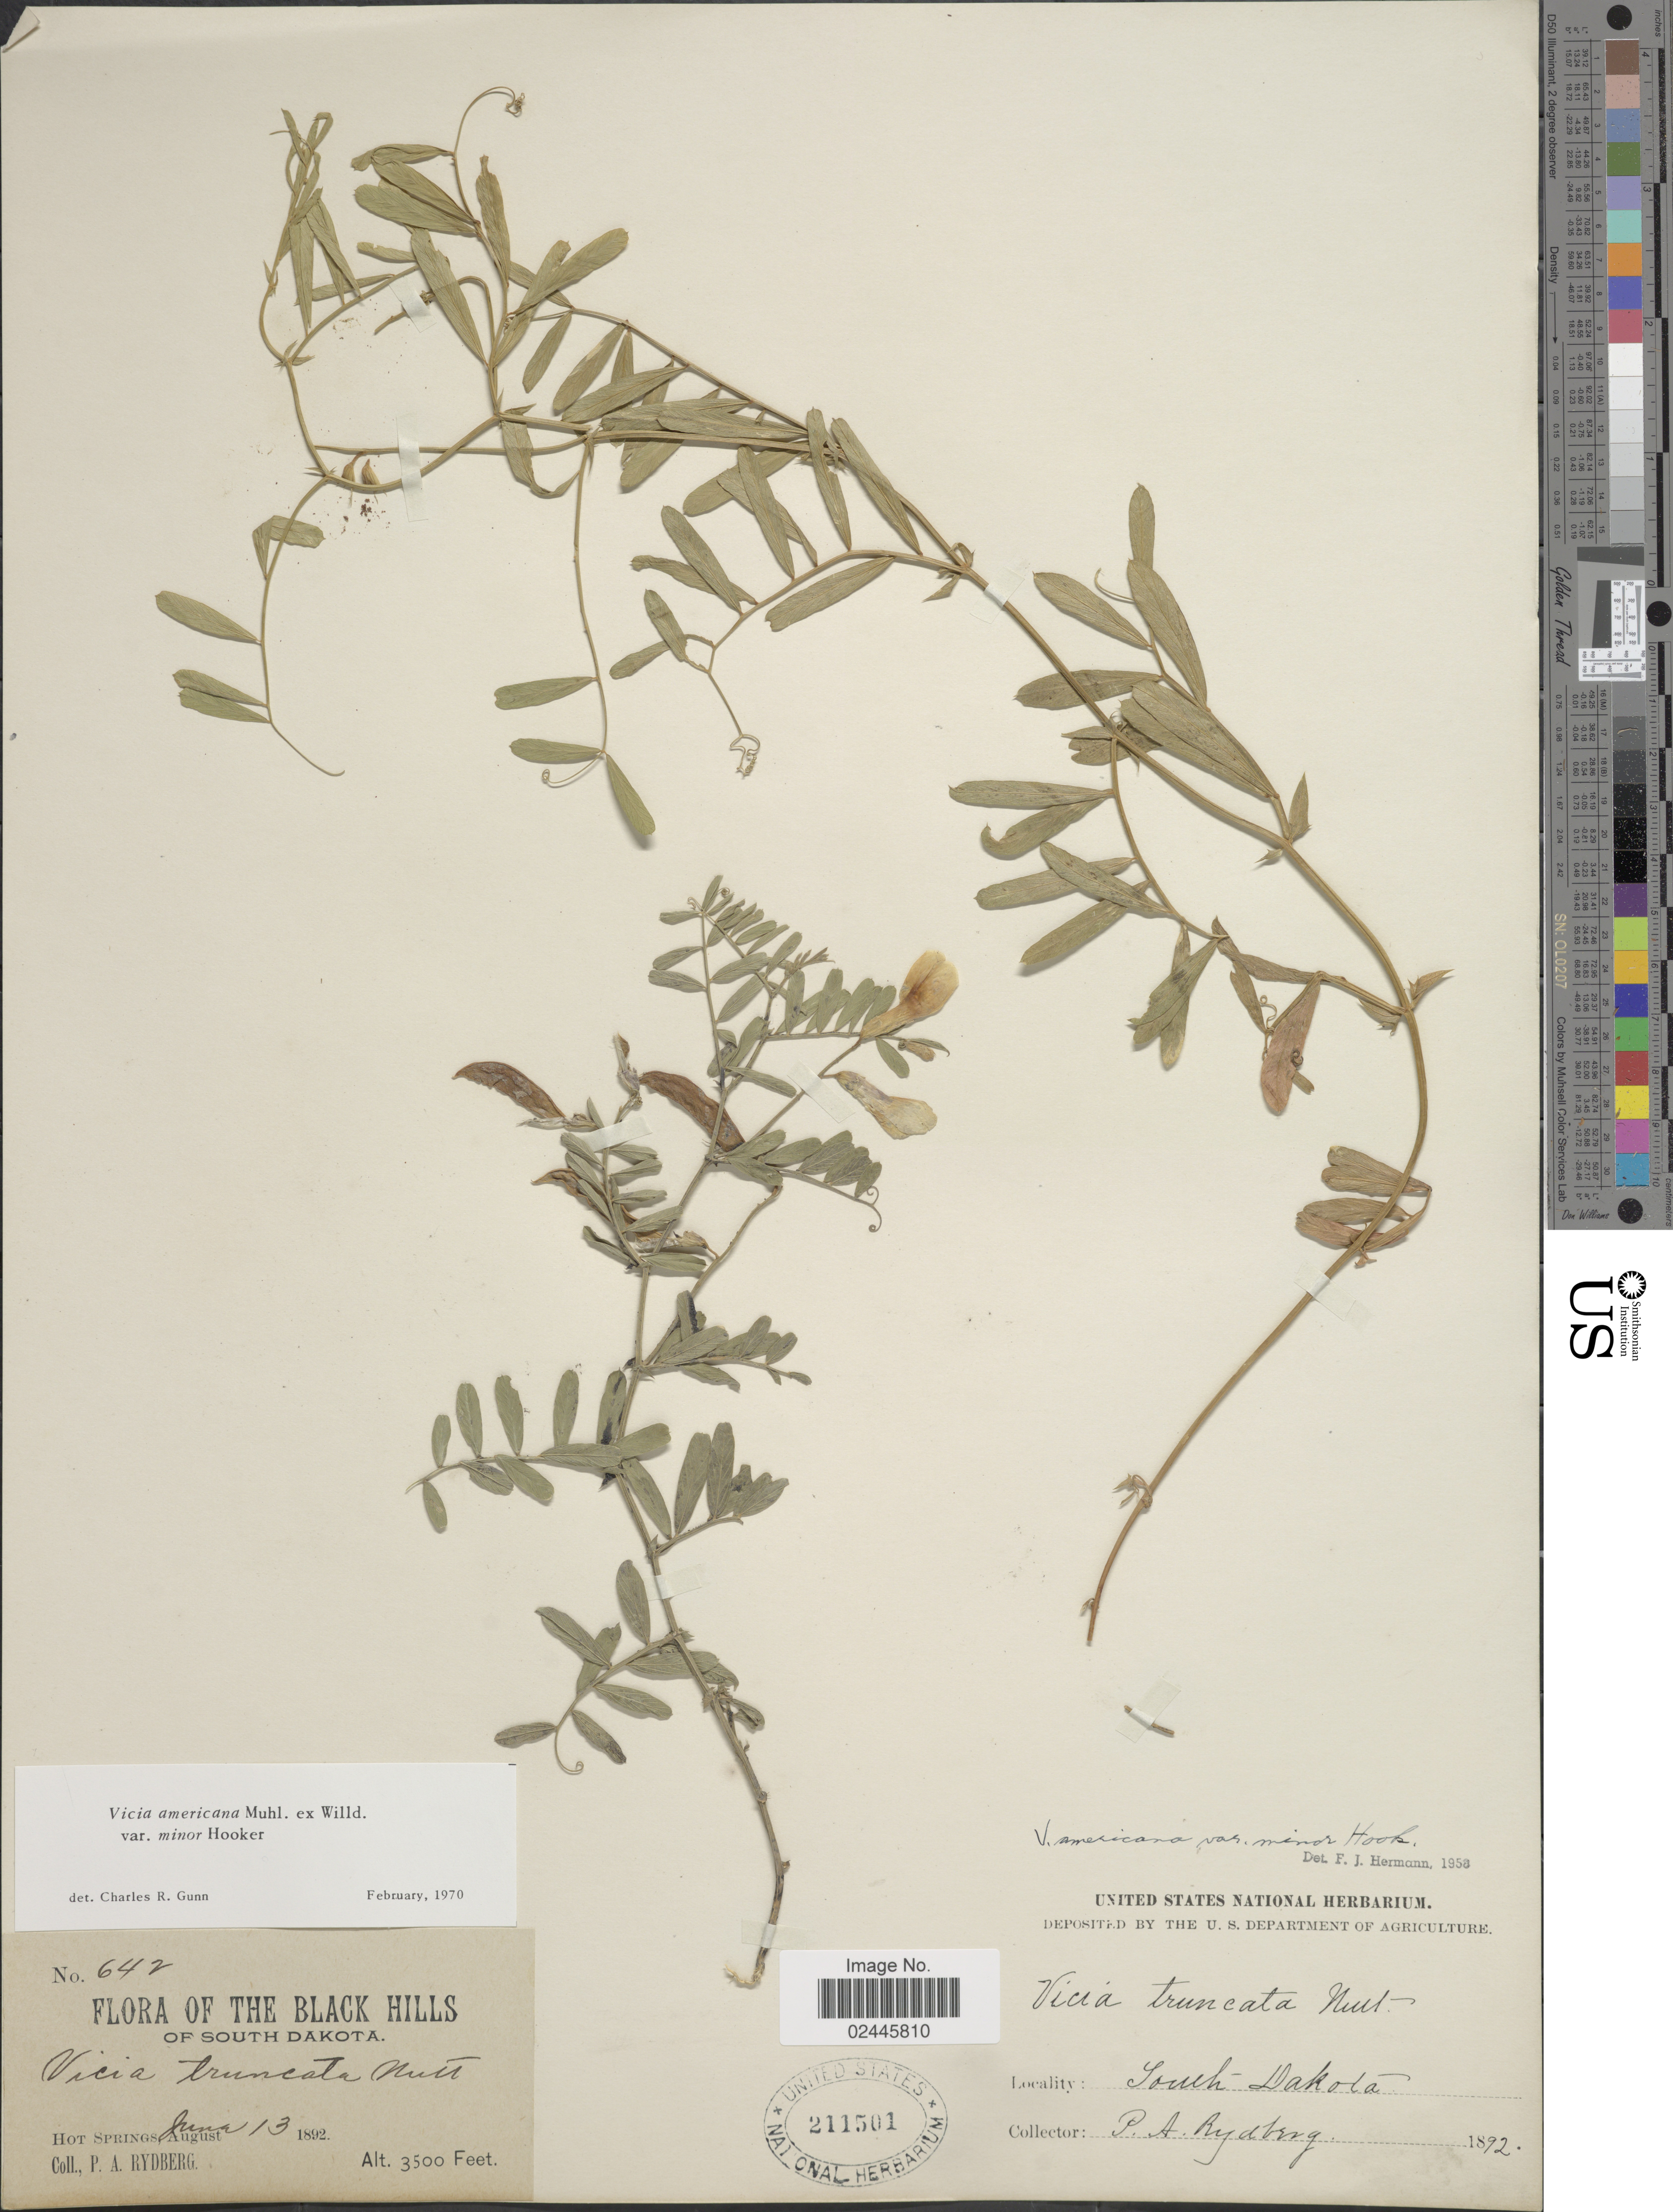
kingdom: Plantae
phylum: Tracheophyta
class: Magnoliopsida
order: Fabales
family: Fabaceae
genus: Vicia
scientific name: Vicia americana var. minor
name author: Hook.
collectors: P. A. Rydberg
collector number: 642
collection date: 1892-06-13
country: United States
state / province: South Dakota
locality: South Dakota. Hot Springs. The Black Hills of South Dakota.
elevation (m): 1067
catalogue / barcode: US 211501